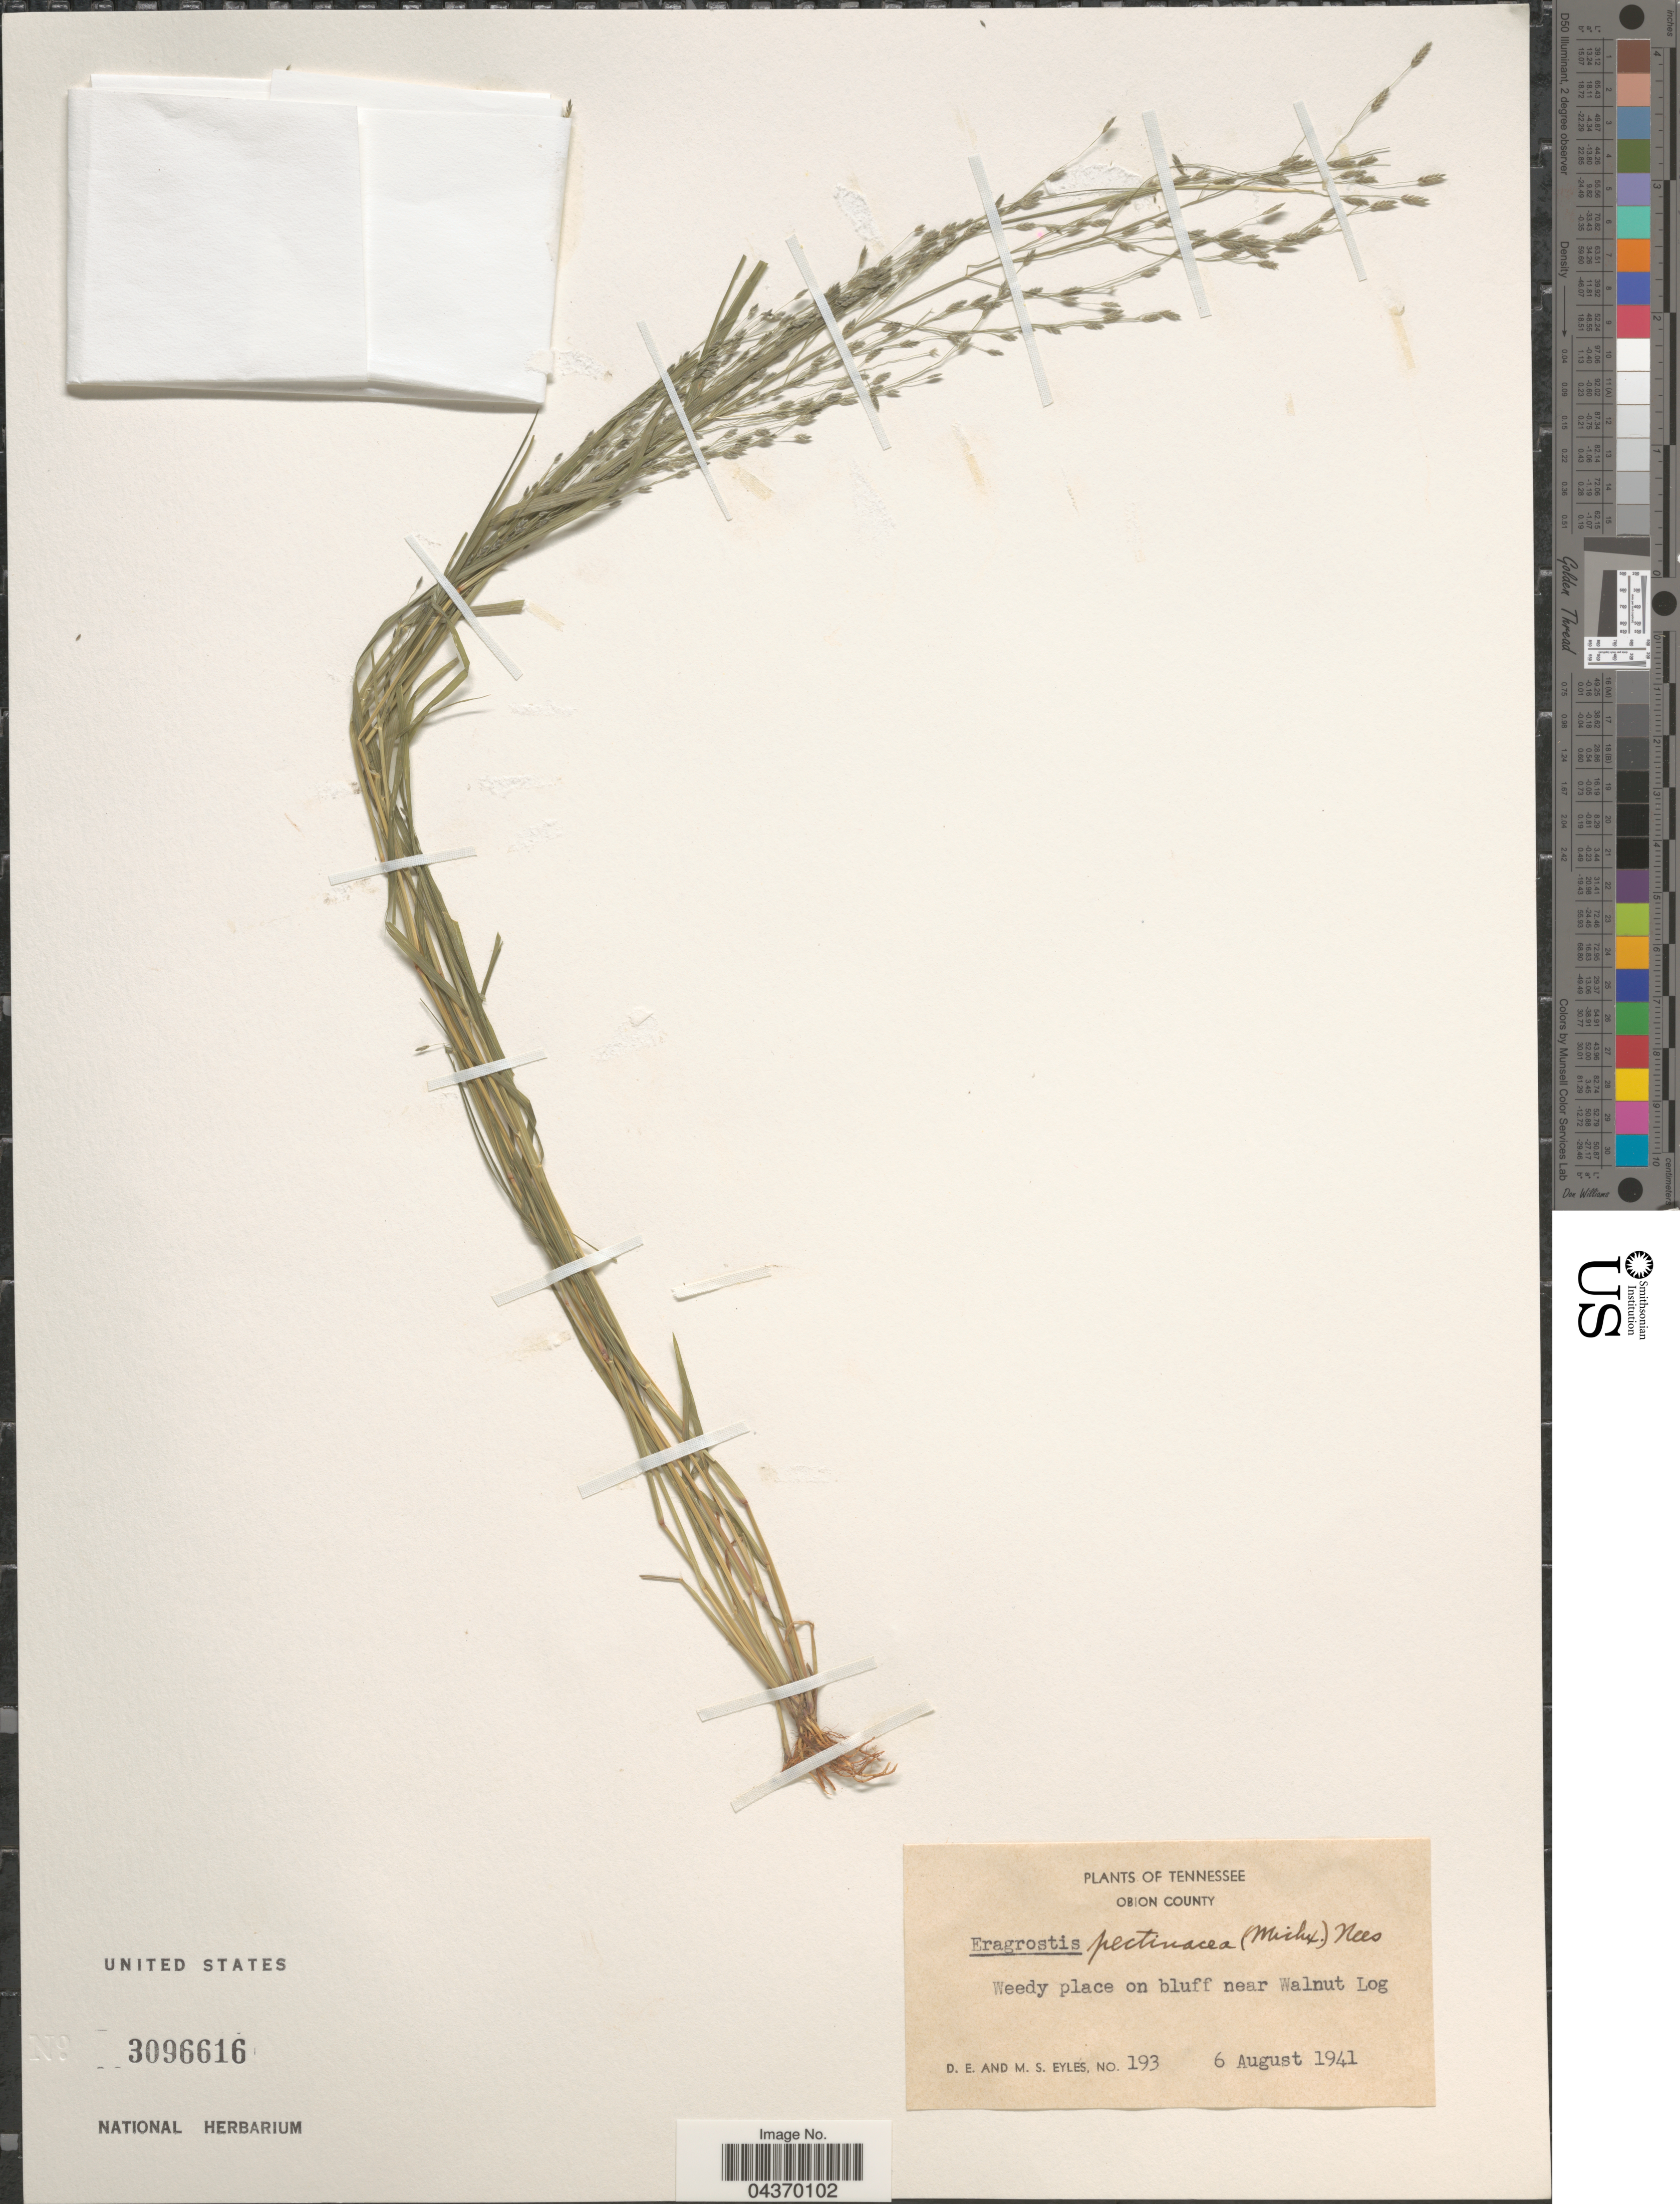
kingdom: Plantae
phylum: Tracheophyta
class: Liliopsida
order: Poales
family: Poaceae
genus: Eragrostis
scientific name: Eragrostis pectinacea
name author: (Michx.) Nees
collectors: D. Eyles & M. Eyles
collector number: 193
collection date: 1941-08-06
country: United States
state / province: Tennessee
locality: Obion County. Weedy place on bluff near Walnut Log.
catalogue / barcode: US 3096616